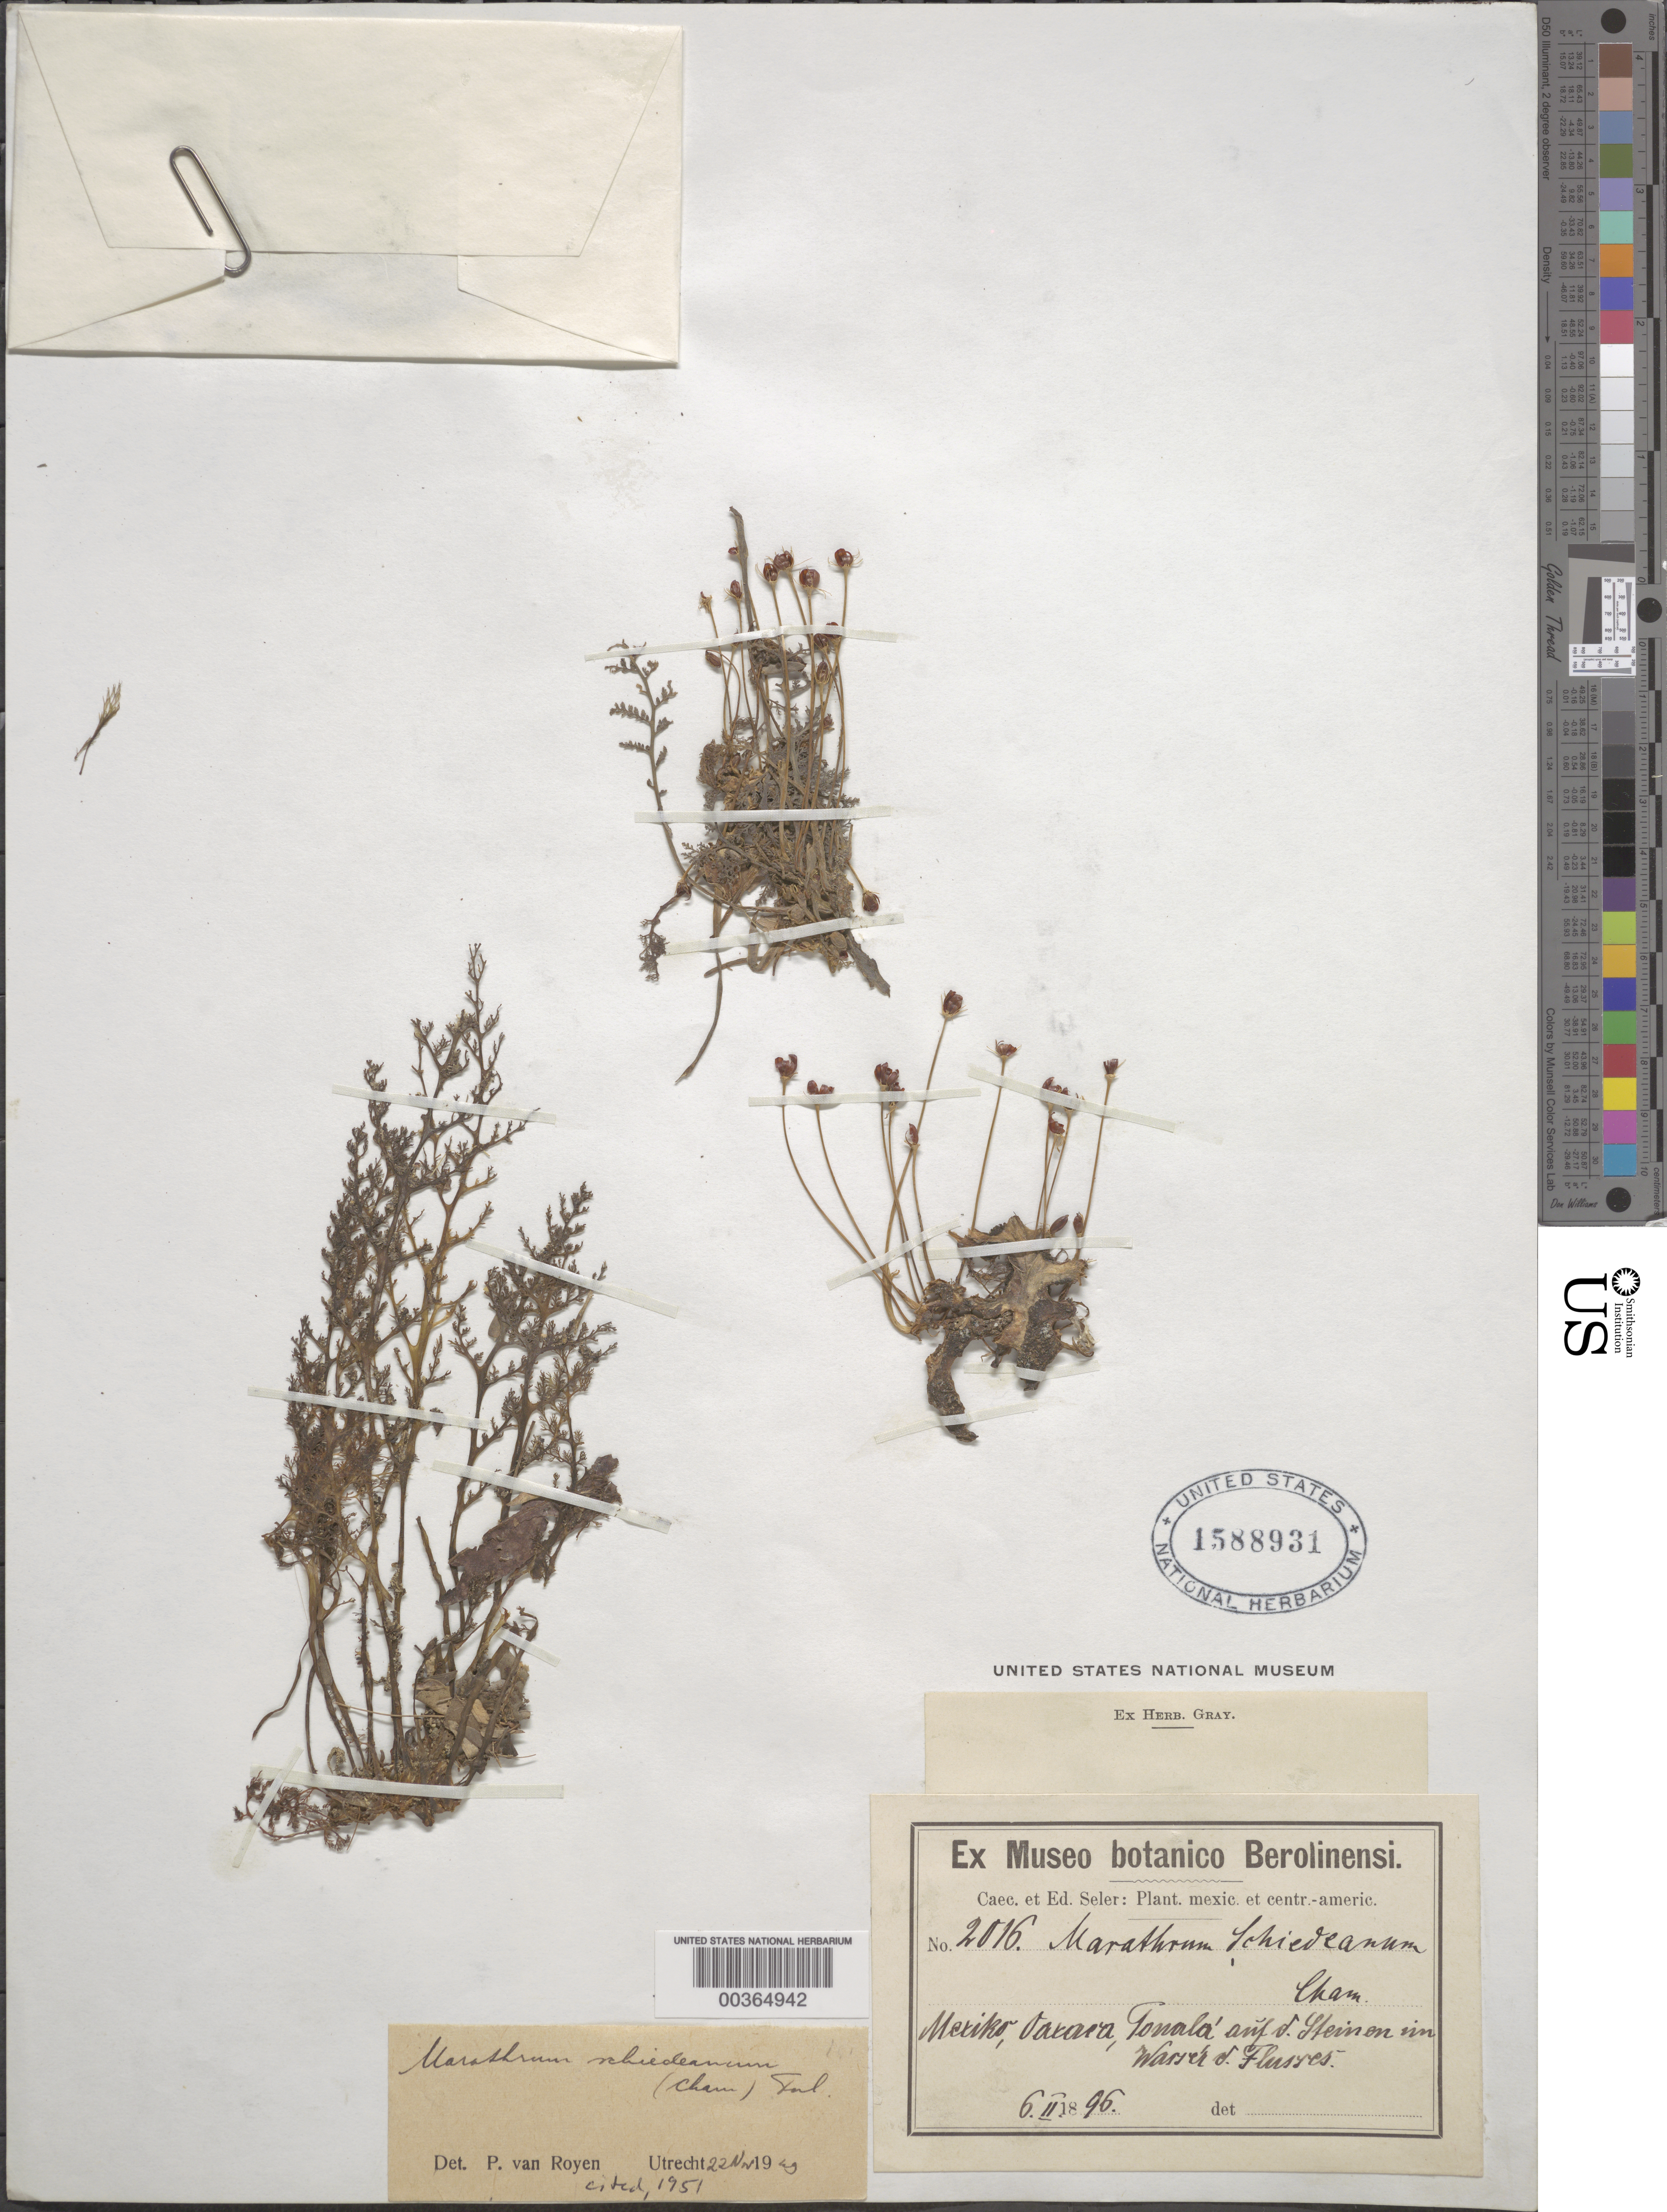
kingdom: Plantae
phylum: Tracheophyta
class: Magnoliopsida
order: Malpighiales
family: Podostemaceae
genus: Marathrum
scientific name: Marathrum schiedeanum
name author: Cham.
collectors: C. Seler & E. Seler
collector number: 2016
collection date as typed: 06 Feb 1896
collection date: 1896-02-06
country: Mexico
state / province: Oaxaca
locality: Tonala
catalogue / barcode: US 1588931